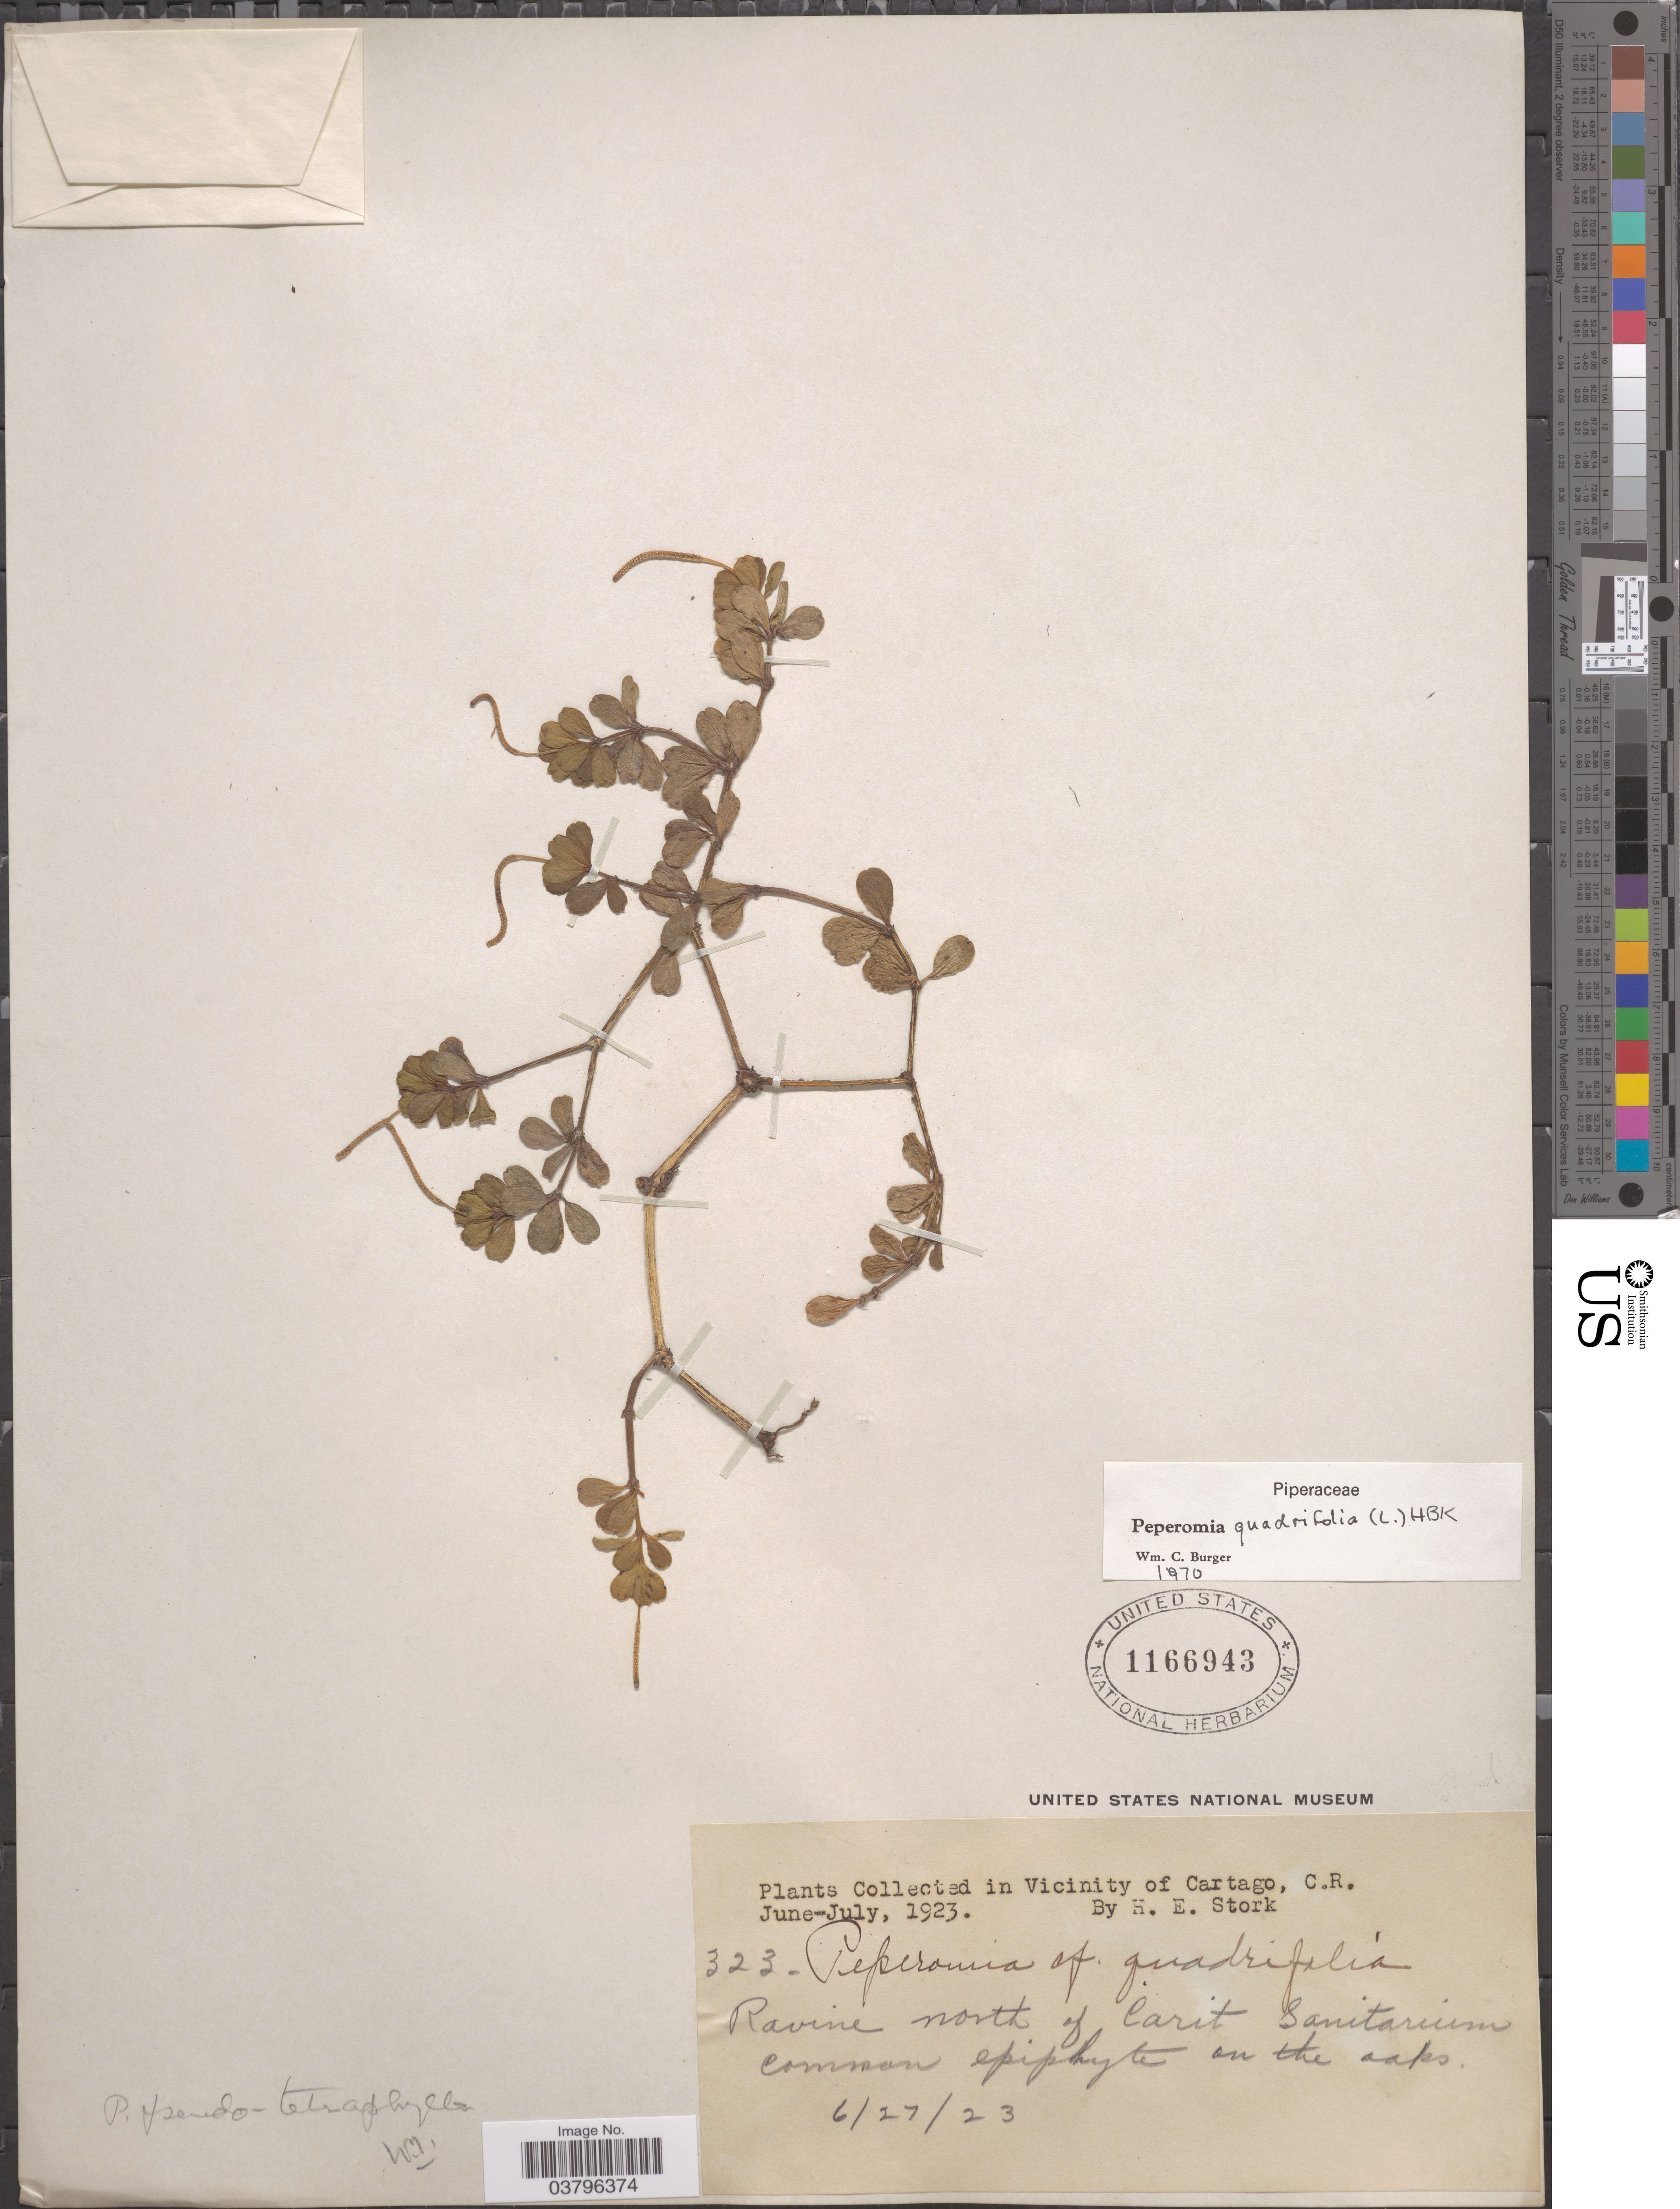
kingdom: Plantae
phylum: Tracheophyta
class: Magnoliopsida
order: Piperales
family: Piperaceae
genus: Peperomia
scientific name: Peperomia quadrifolia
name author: (L.) Kunth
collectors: H. E. Stork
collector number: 323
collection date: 1923-06-27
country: Costa Rica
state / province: Cartago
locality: Vicinity of Cartago, C.R. Ravine north of Carit Sanitarium.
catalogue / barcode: US 1166943